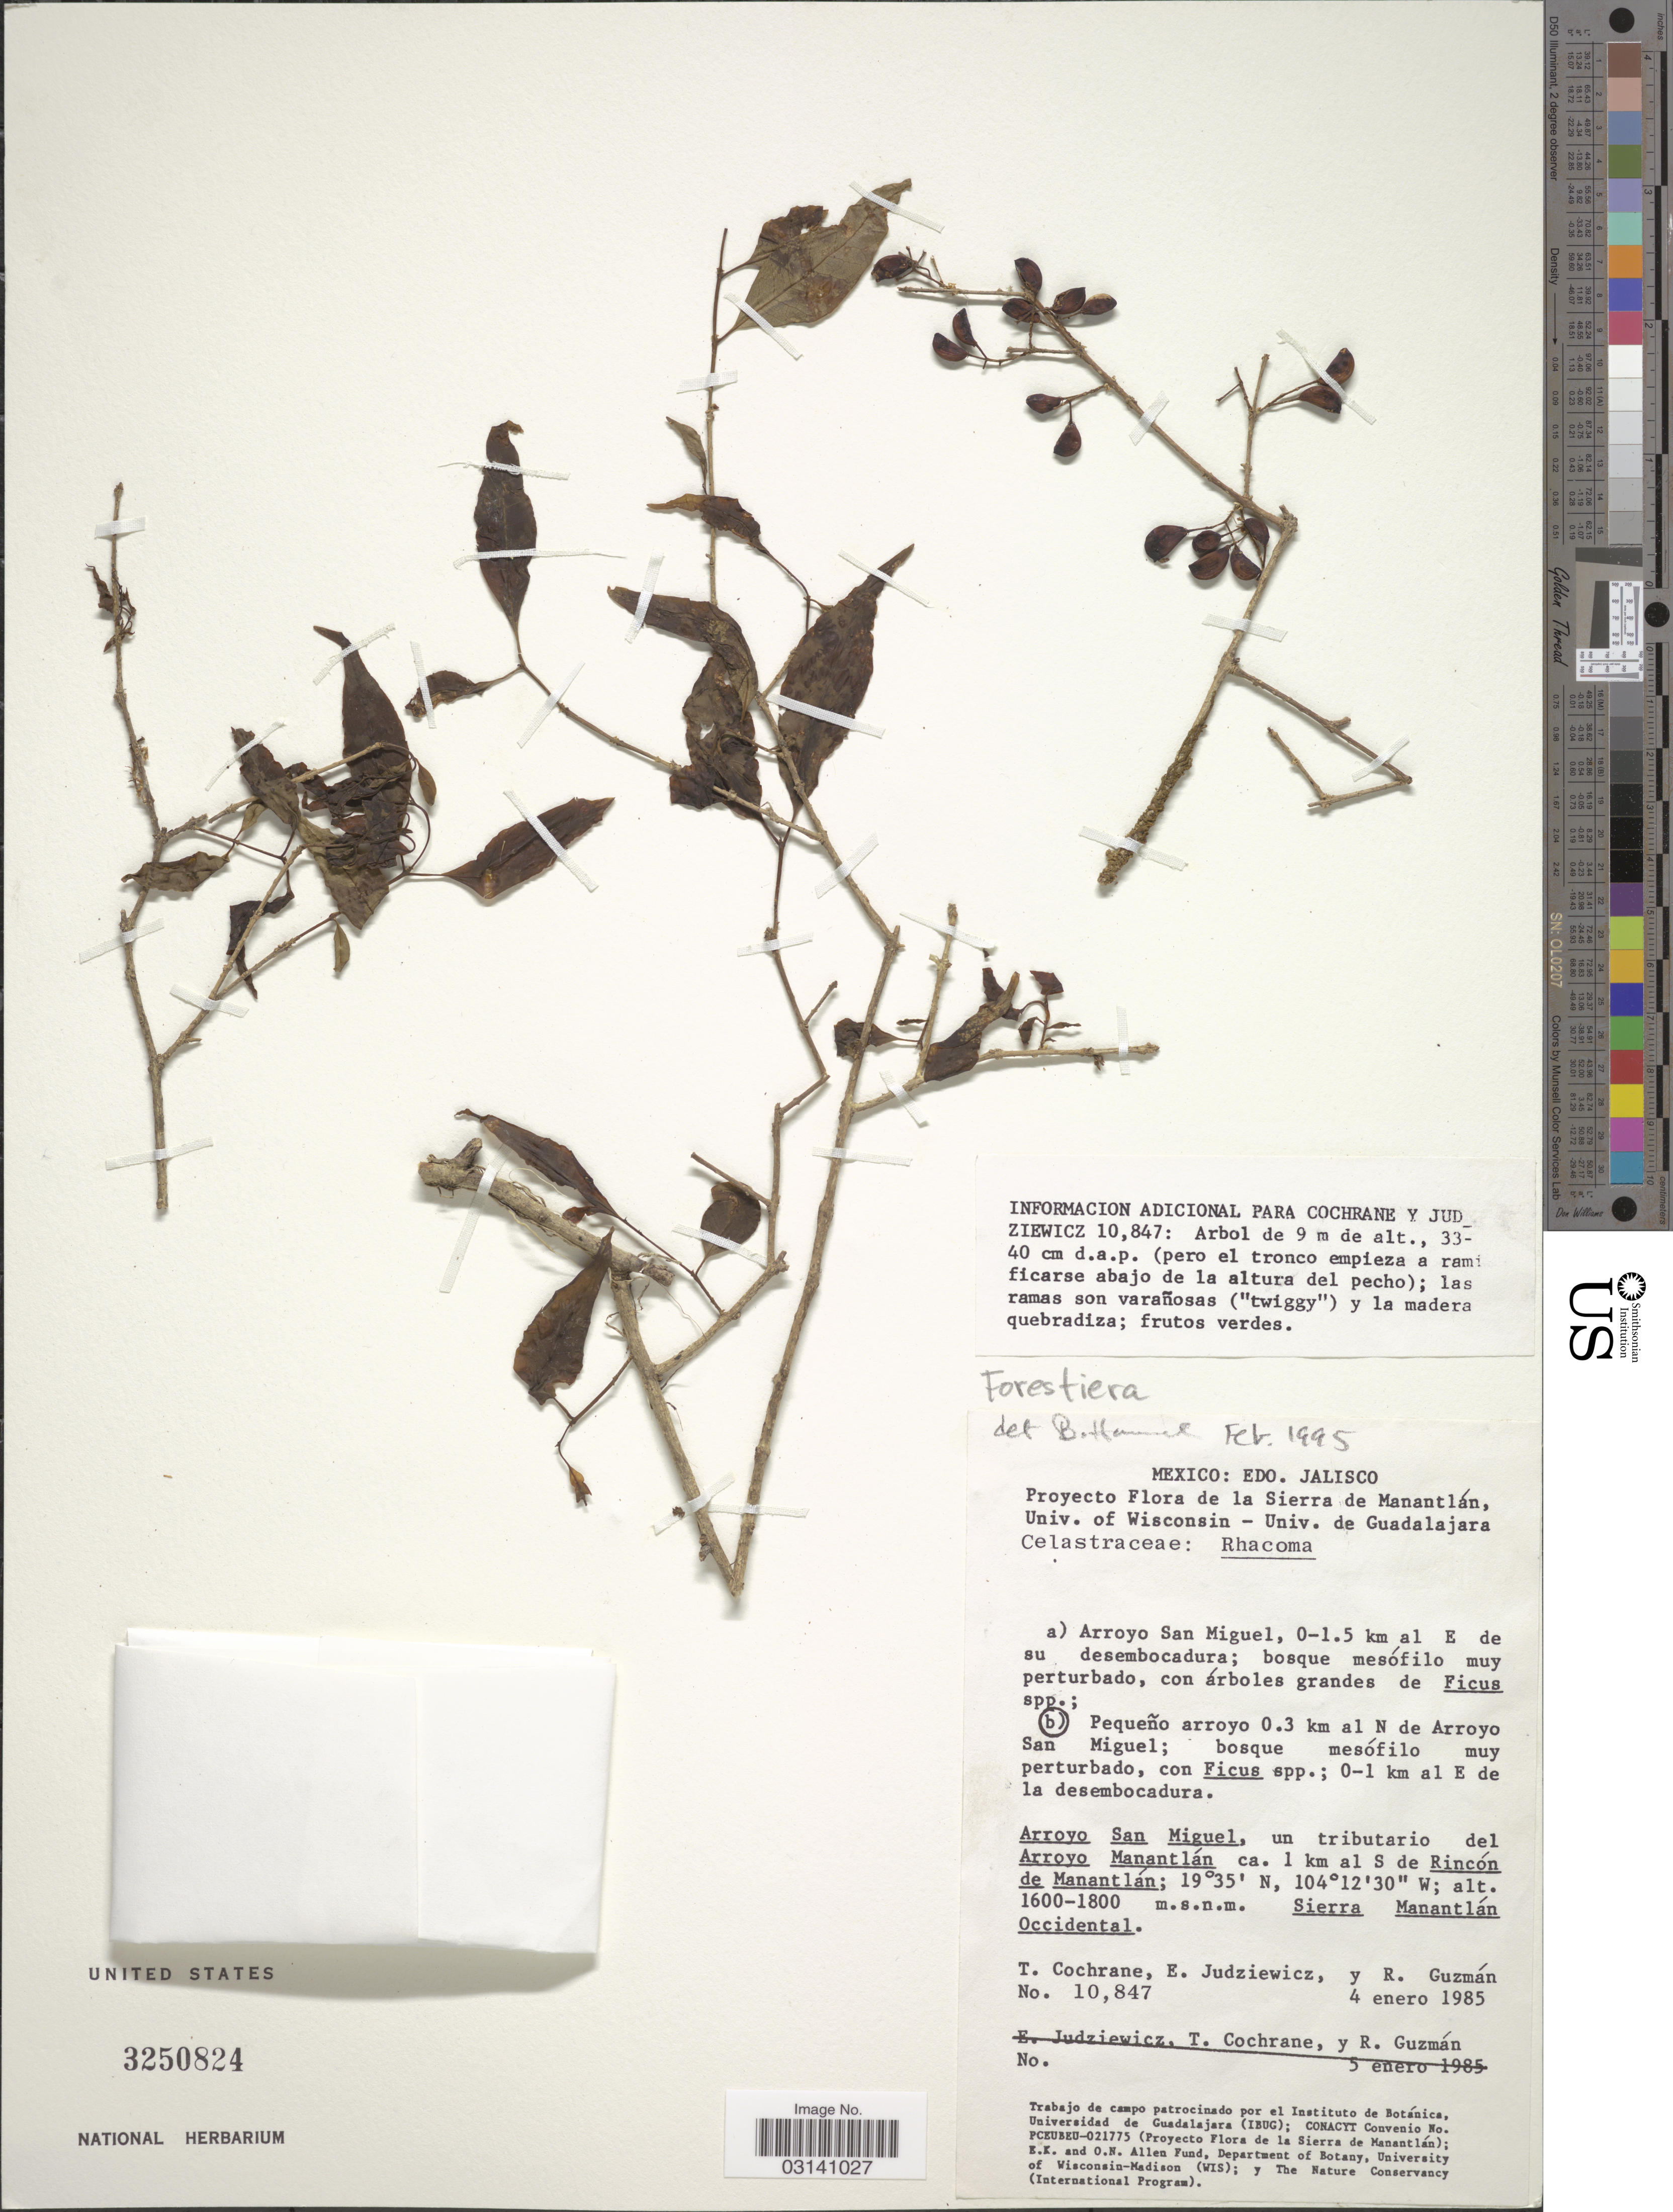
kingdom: Plantae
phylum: Tracheophyta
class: Magnoliopsida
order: Lamiales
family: Oleaceae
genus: Forestiera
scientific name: Forestiera sp.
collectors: T. Cochrane, E. Judziewicz & R. Guzmán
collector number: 10847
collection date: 1985-01-04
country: Mexico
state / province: Jalisco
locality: Pequeño arroyo 0.3 km al N de Arroyo San Miguel; 0-1 km al E de la desembocadura. Arroyo San Miguel, un tributario del Arroyo Manantlán ca. 1 km al S de Rincón de Manantlán. Sierra Manantlán Occidental.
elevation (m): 1600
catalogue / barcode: US 3250824